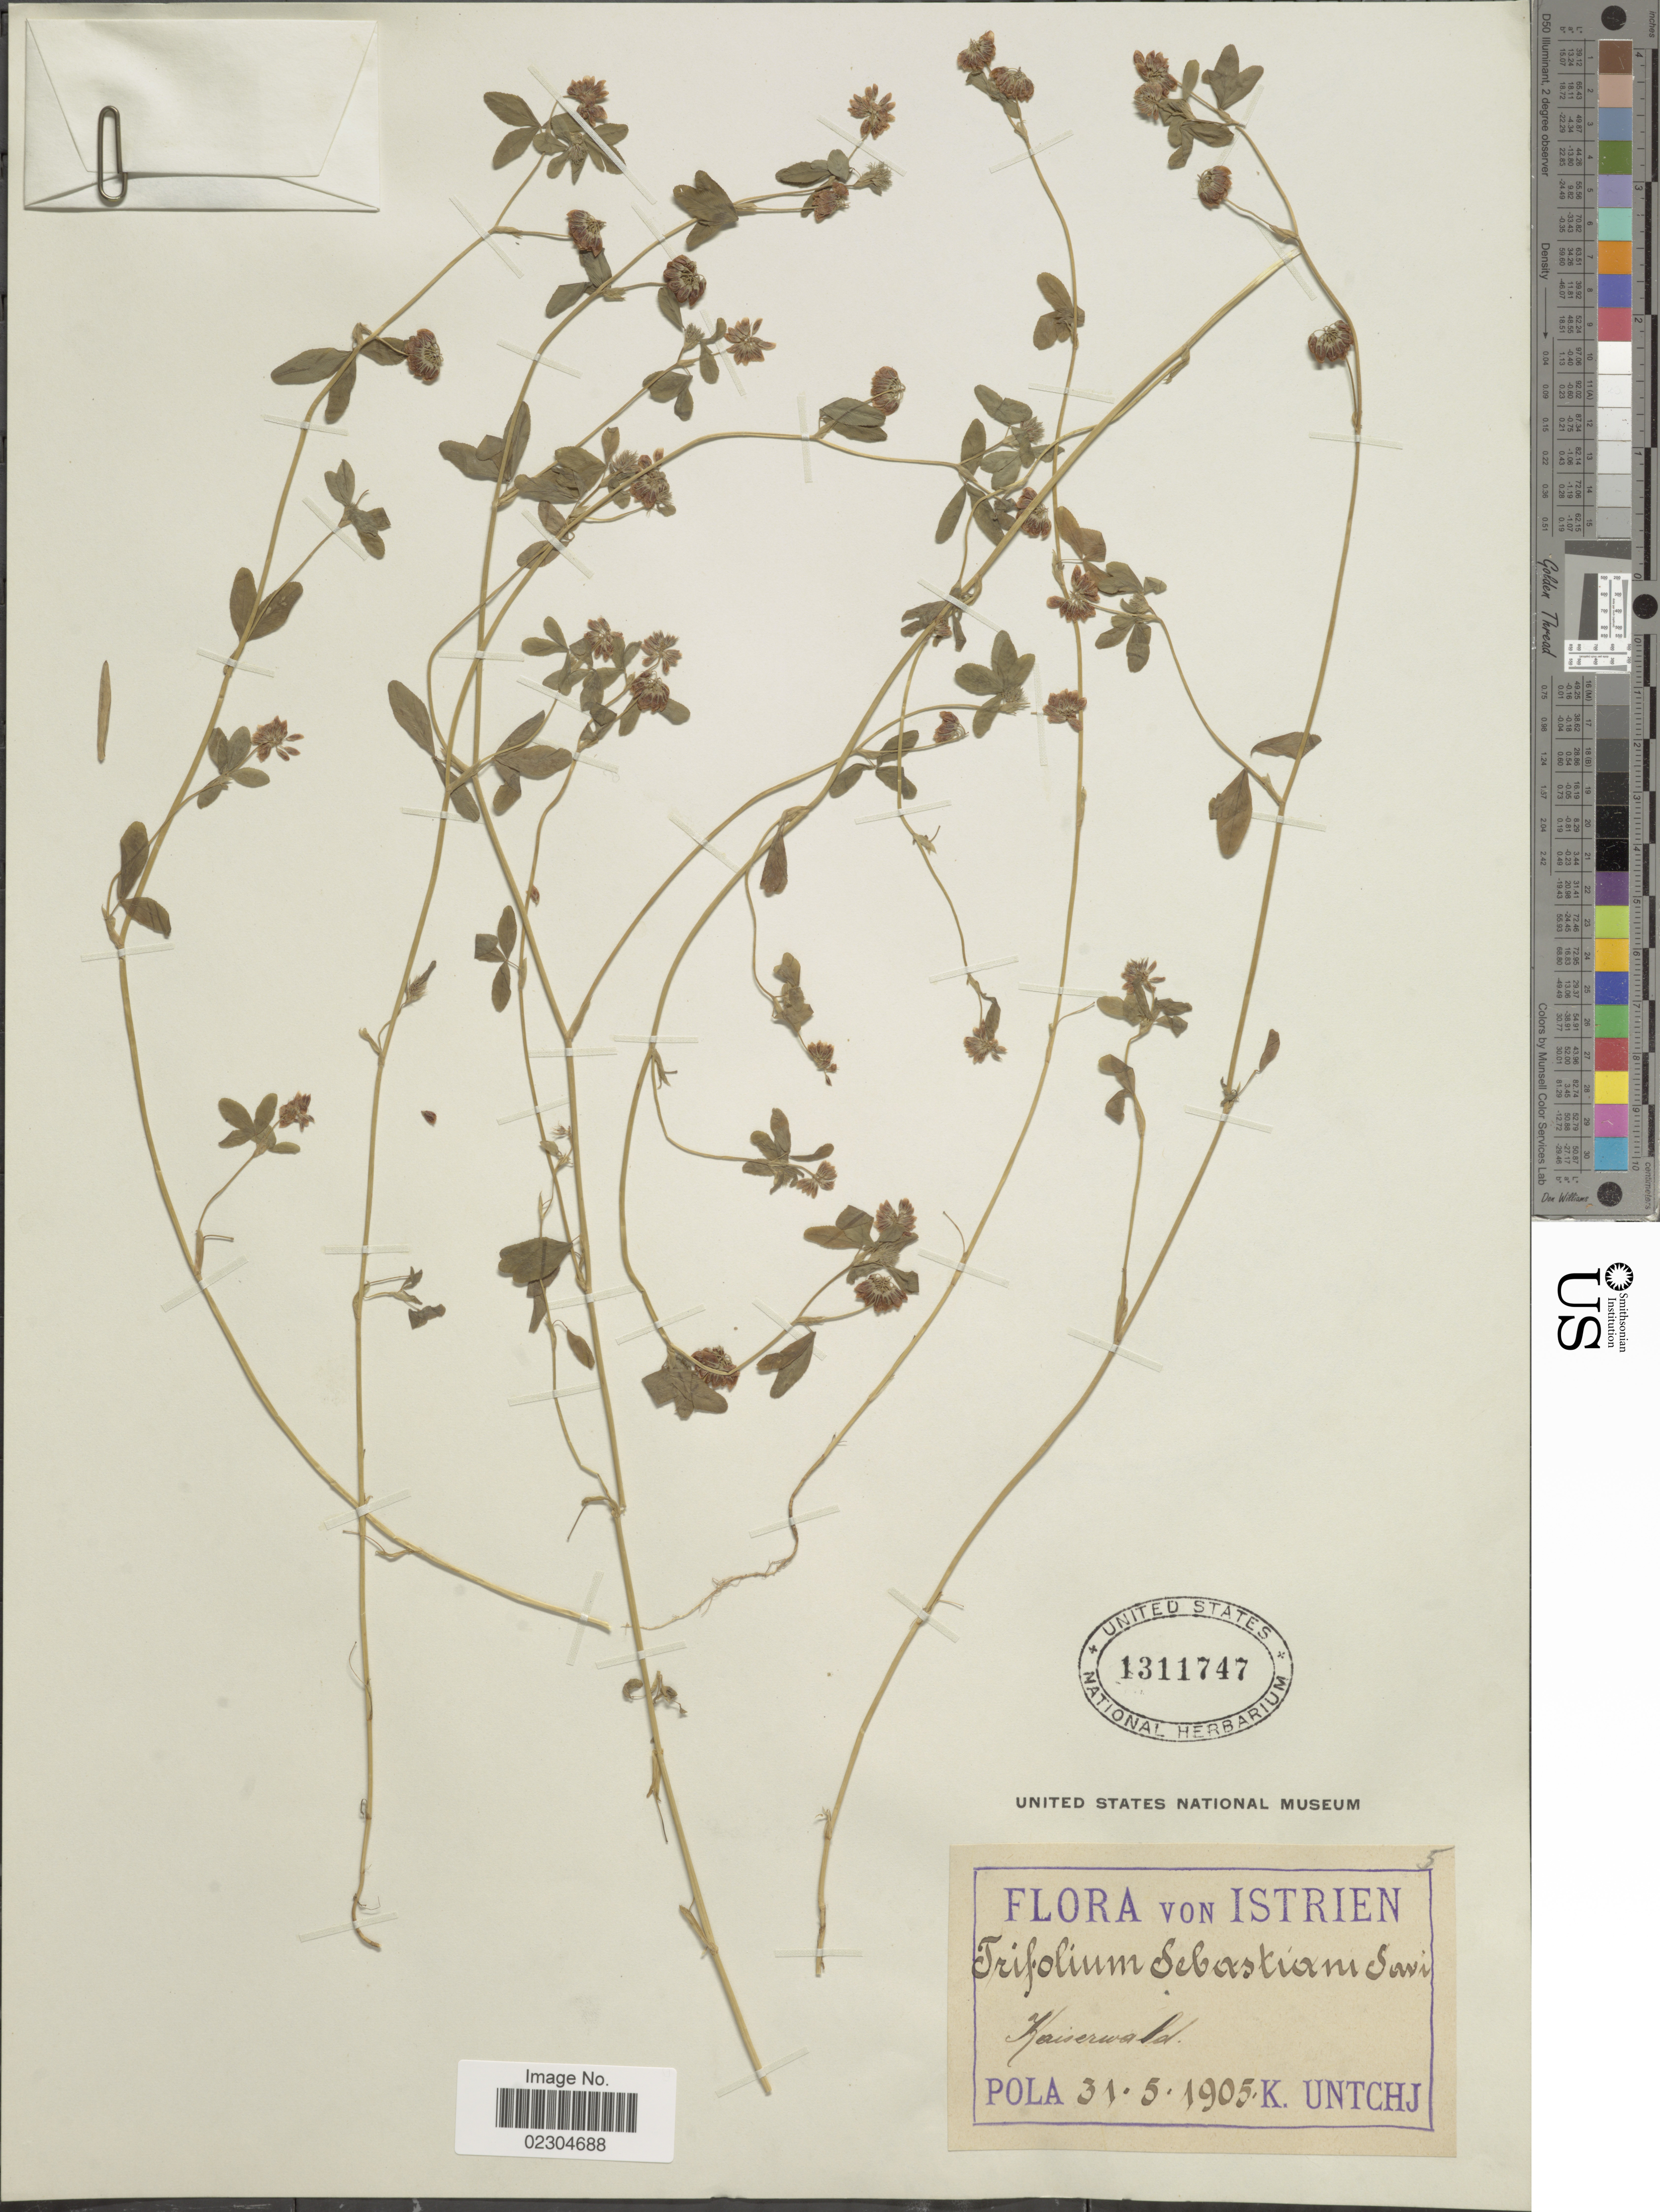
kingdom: Plantae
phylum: Tracheophyta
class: Magnoliopsida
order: Fabales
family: Fabaceae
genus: Trifolium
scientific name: Trifolium sebastiani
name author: Savi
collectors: K. Untchj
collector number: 5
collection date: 1905-05-31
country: Croatia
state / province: Istria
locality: Kaiserwald. Pola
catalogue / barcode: US 1311747